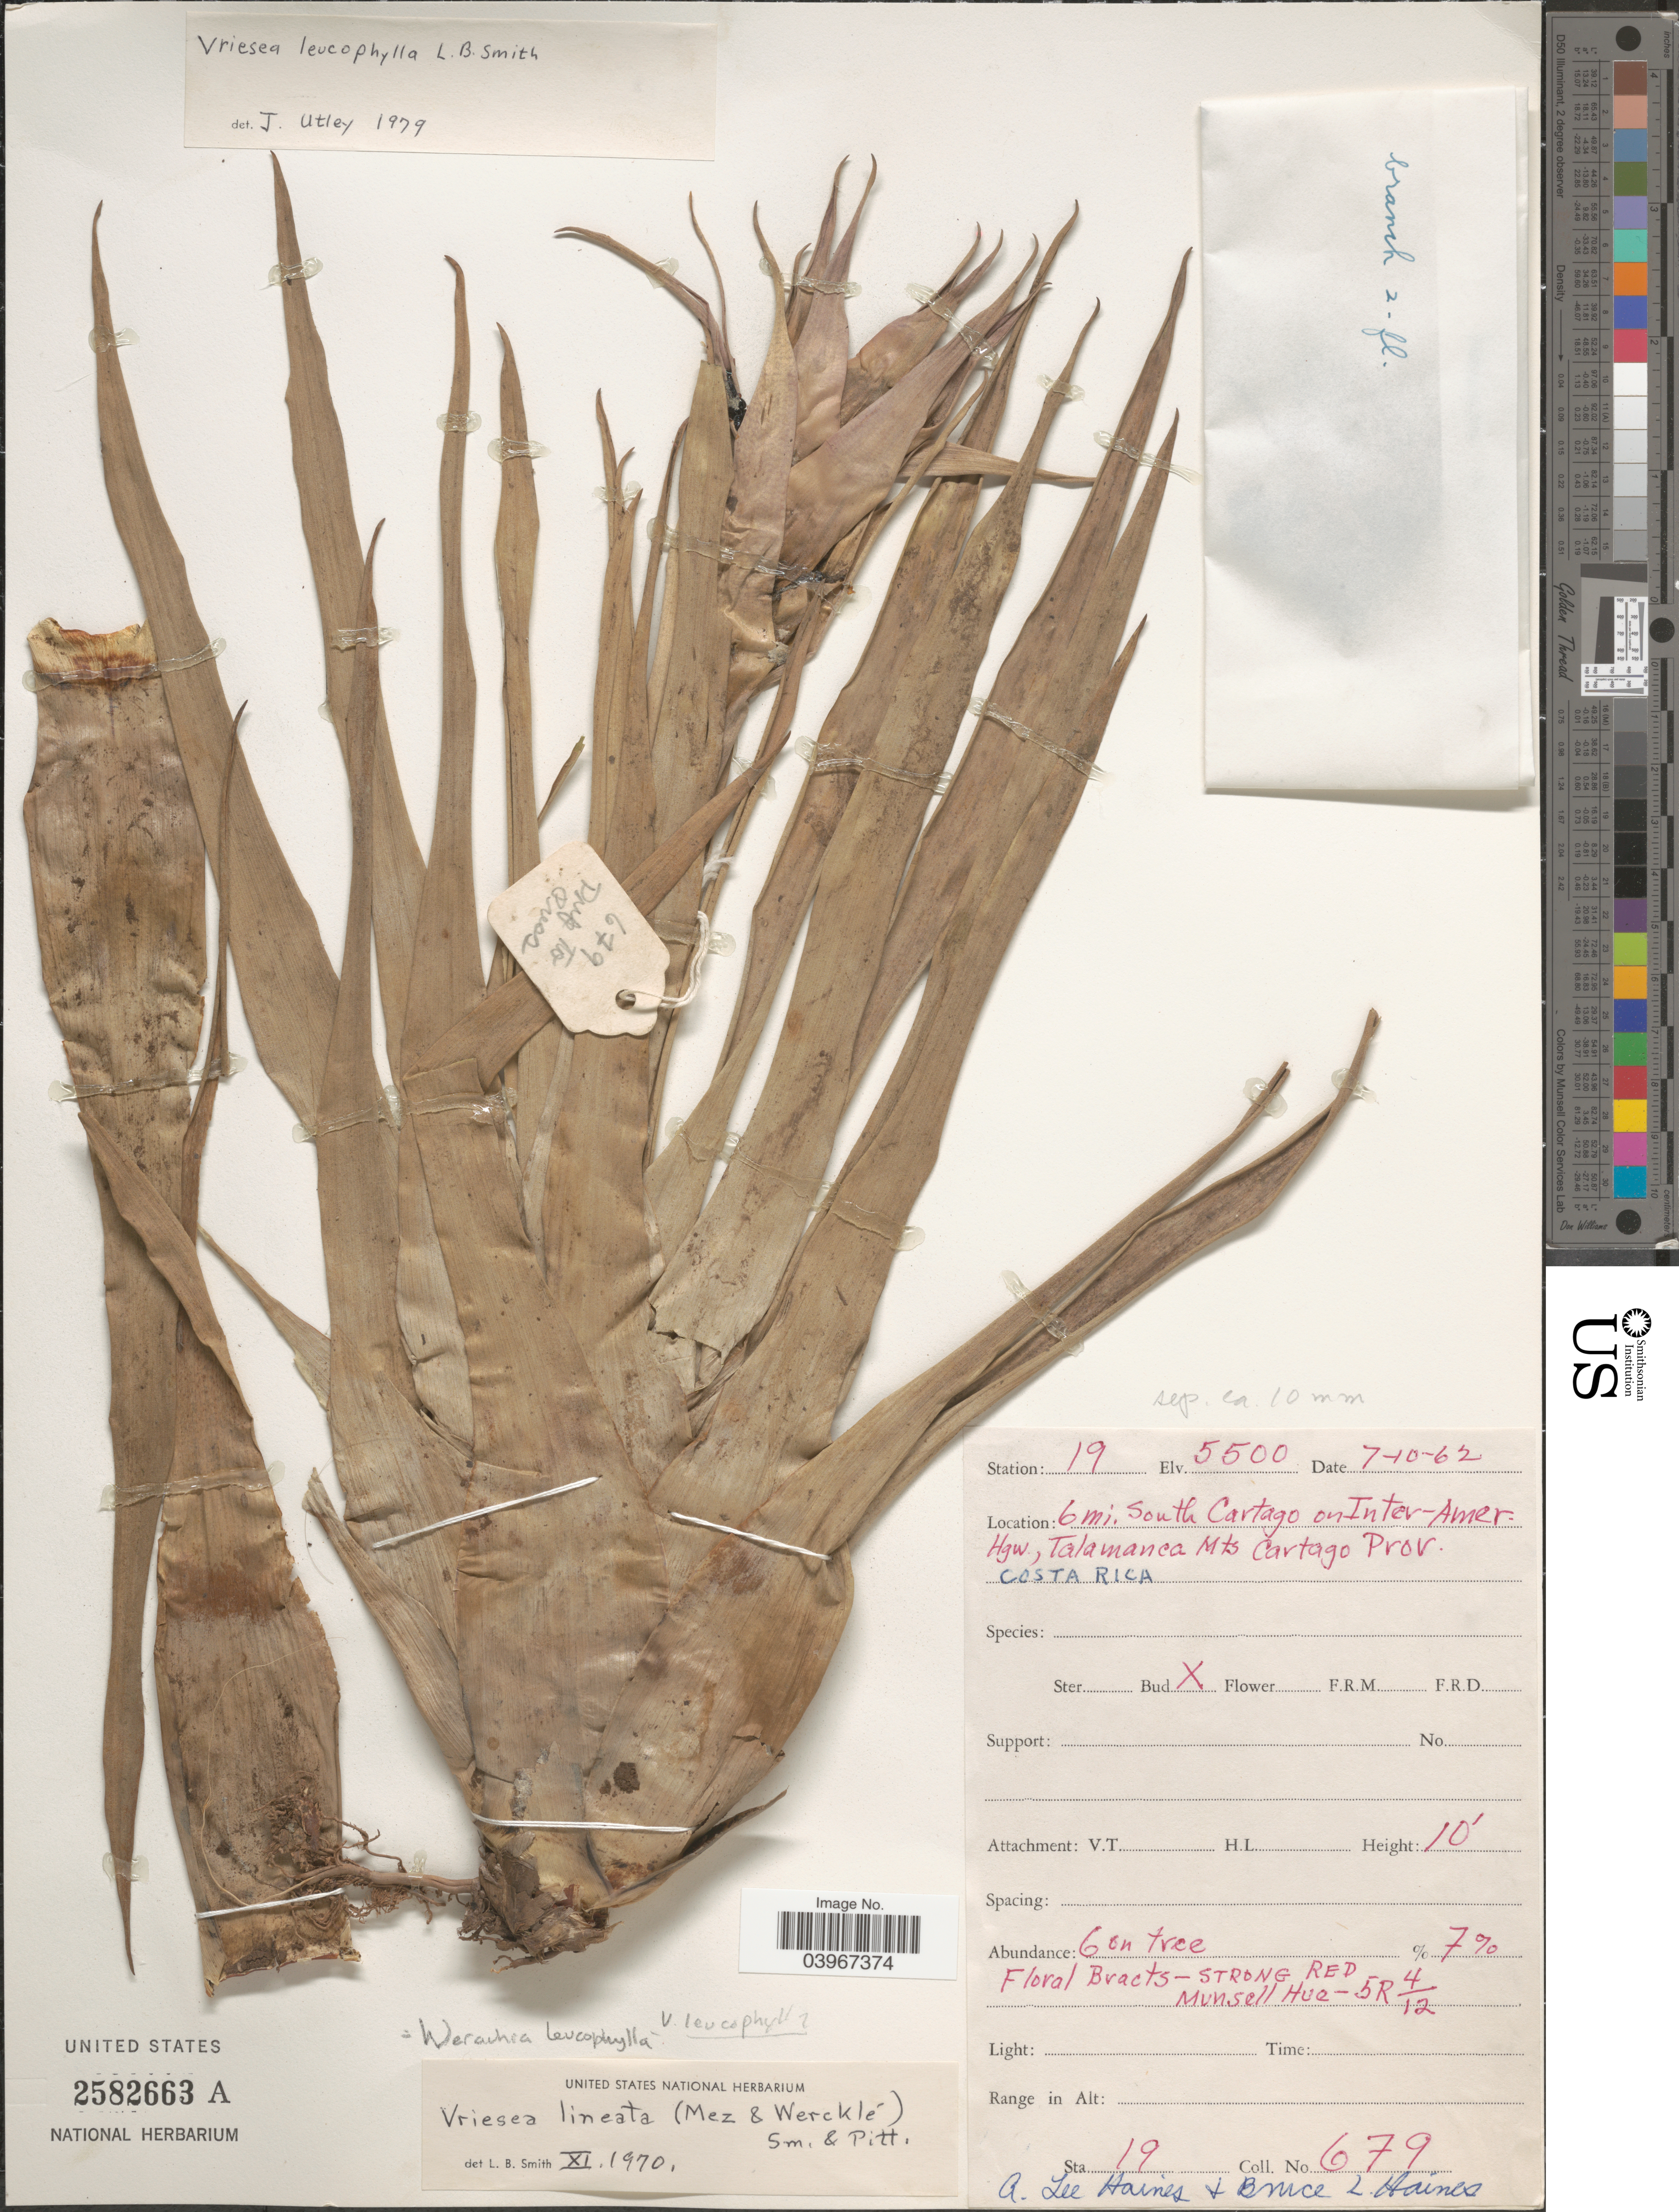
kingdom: Plantae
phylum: Tracheophyta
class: Liliopsida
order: Poales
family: Bromeliaceae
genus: Werauhia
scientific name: Werauhia leucophylla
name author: (L.B. Sm.) J.R. Grant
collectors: A. L. Haines & B. L. Haines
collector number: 679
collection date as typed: Transcribed d/m/y: 7/10/62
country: Costa Rica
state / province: Cartago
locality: Station 19. 6 mi. South Cartago on Inter-Amer. Hgw., Talamanca Mts.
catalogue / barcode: US 2582663A